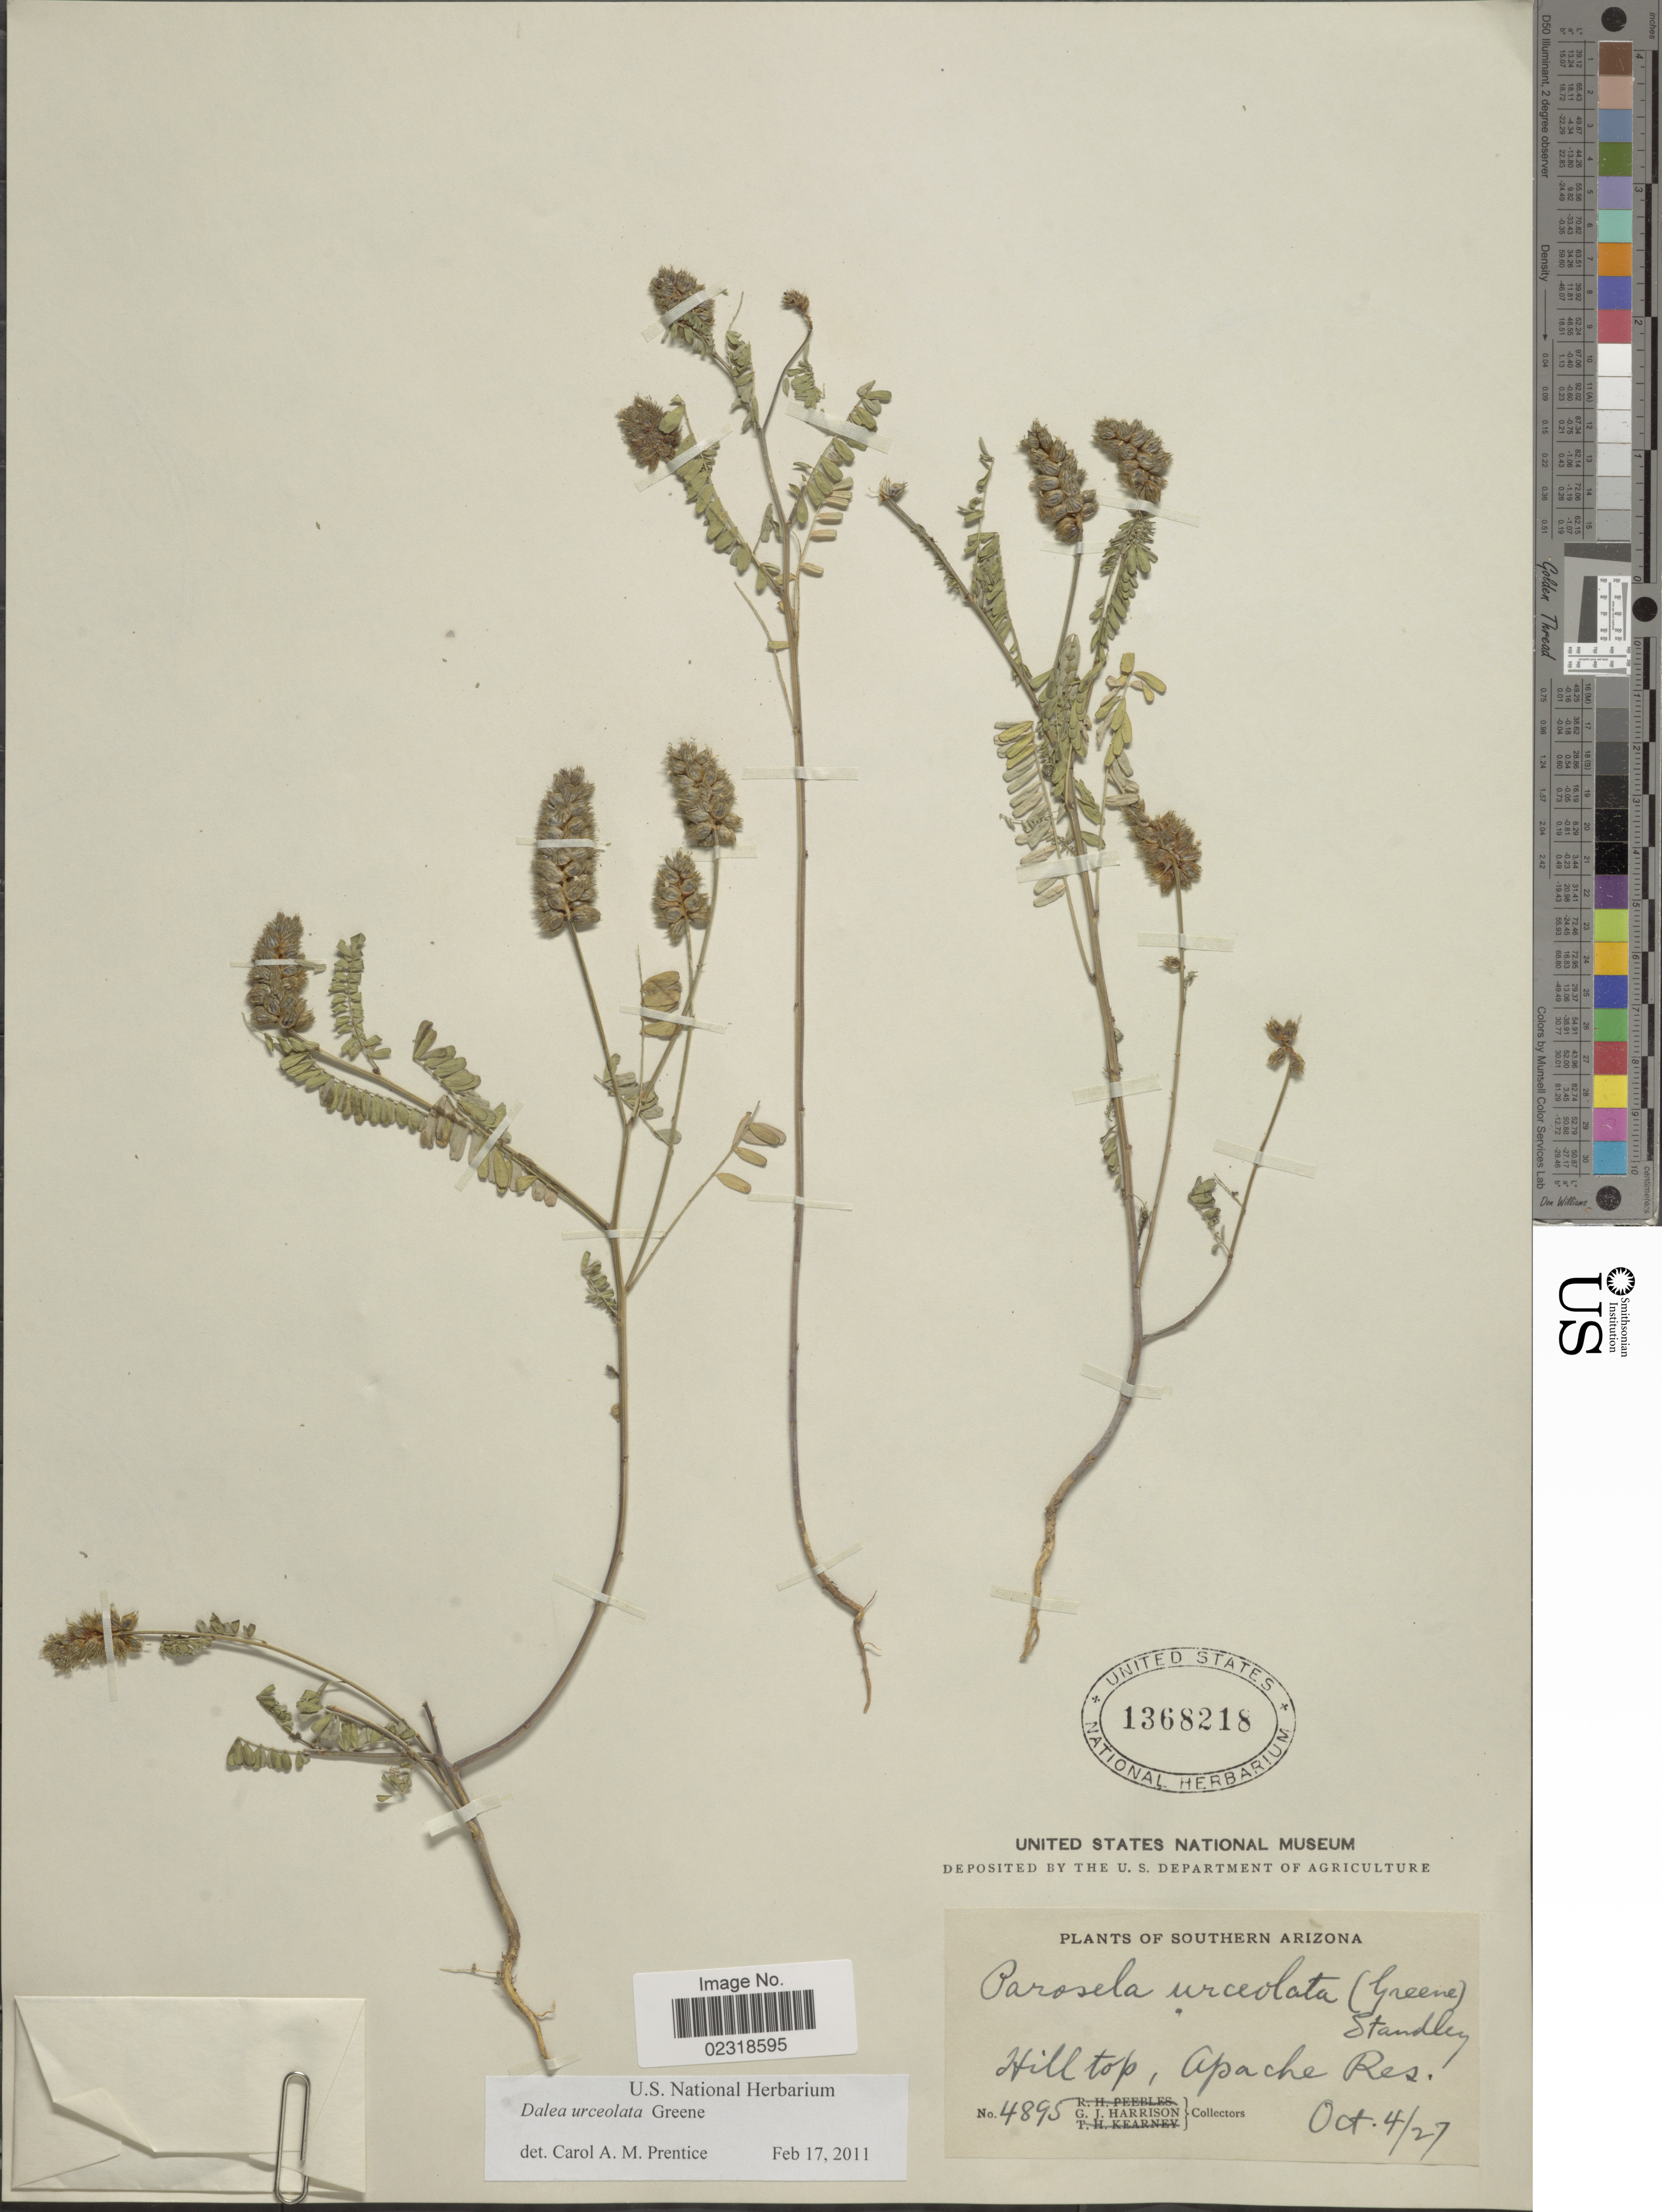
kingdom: Plantae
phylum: Tracheophyta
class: Magnoliopsida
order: Fabales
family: Fabaceae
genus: Dalea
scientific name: Dalea urceolata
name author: Greene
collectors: G. J. Harrison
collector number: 4895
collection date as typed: Transcribed d/m/y: 4/10/27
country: United States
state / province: Arizona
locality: Southern Arizona, Hill top, Apache Res.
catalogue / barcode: US 1368218